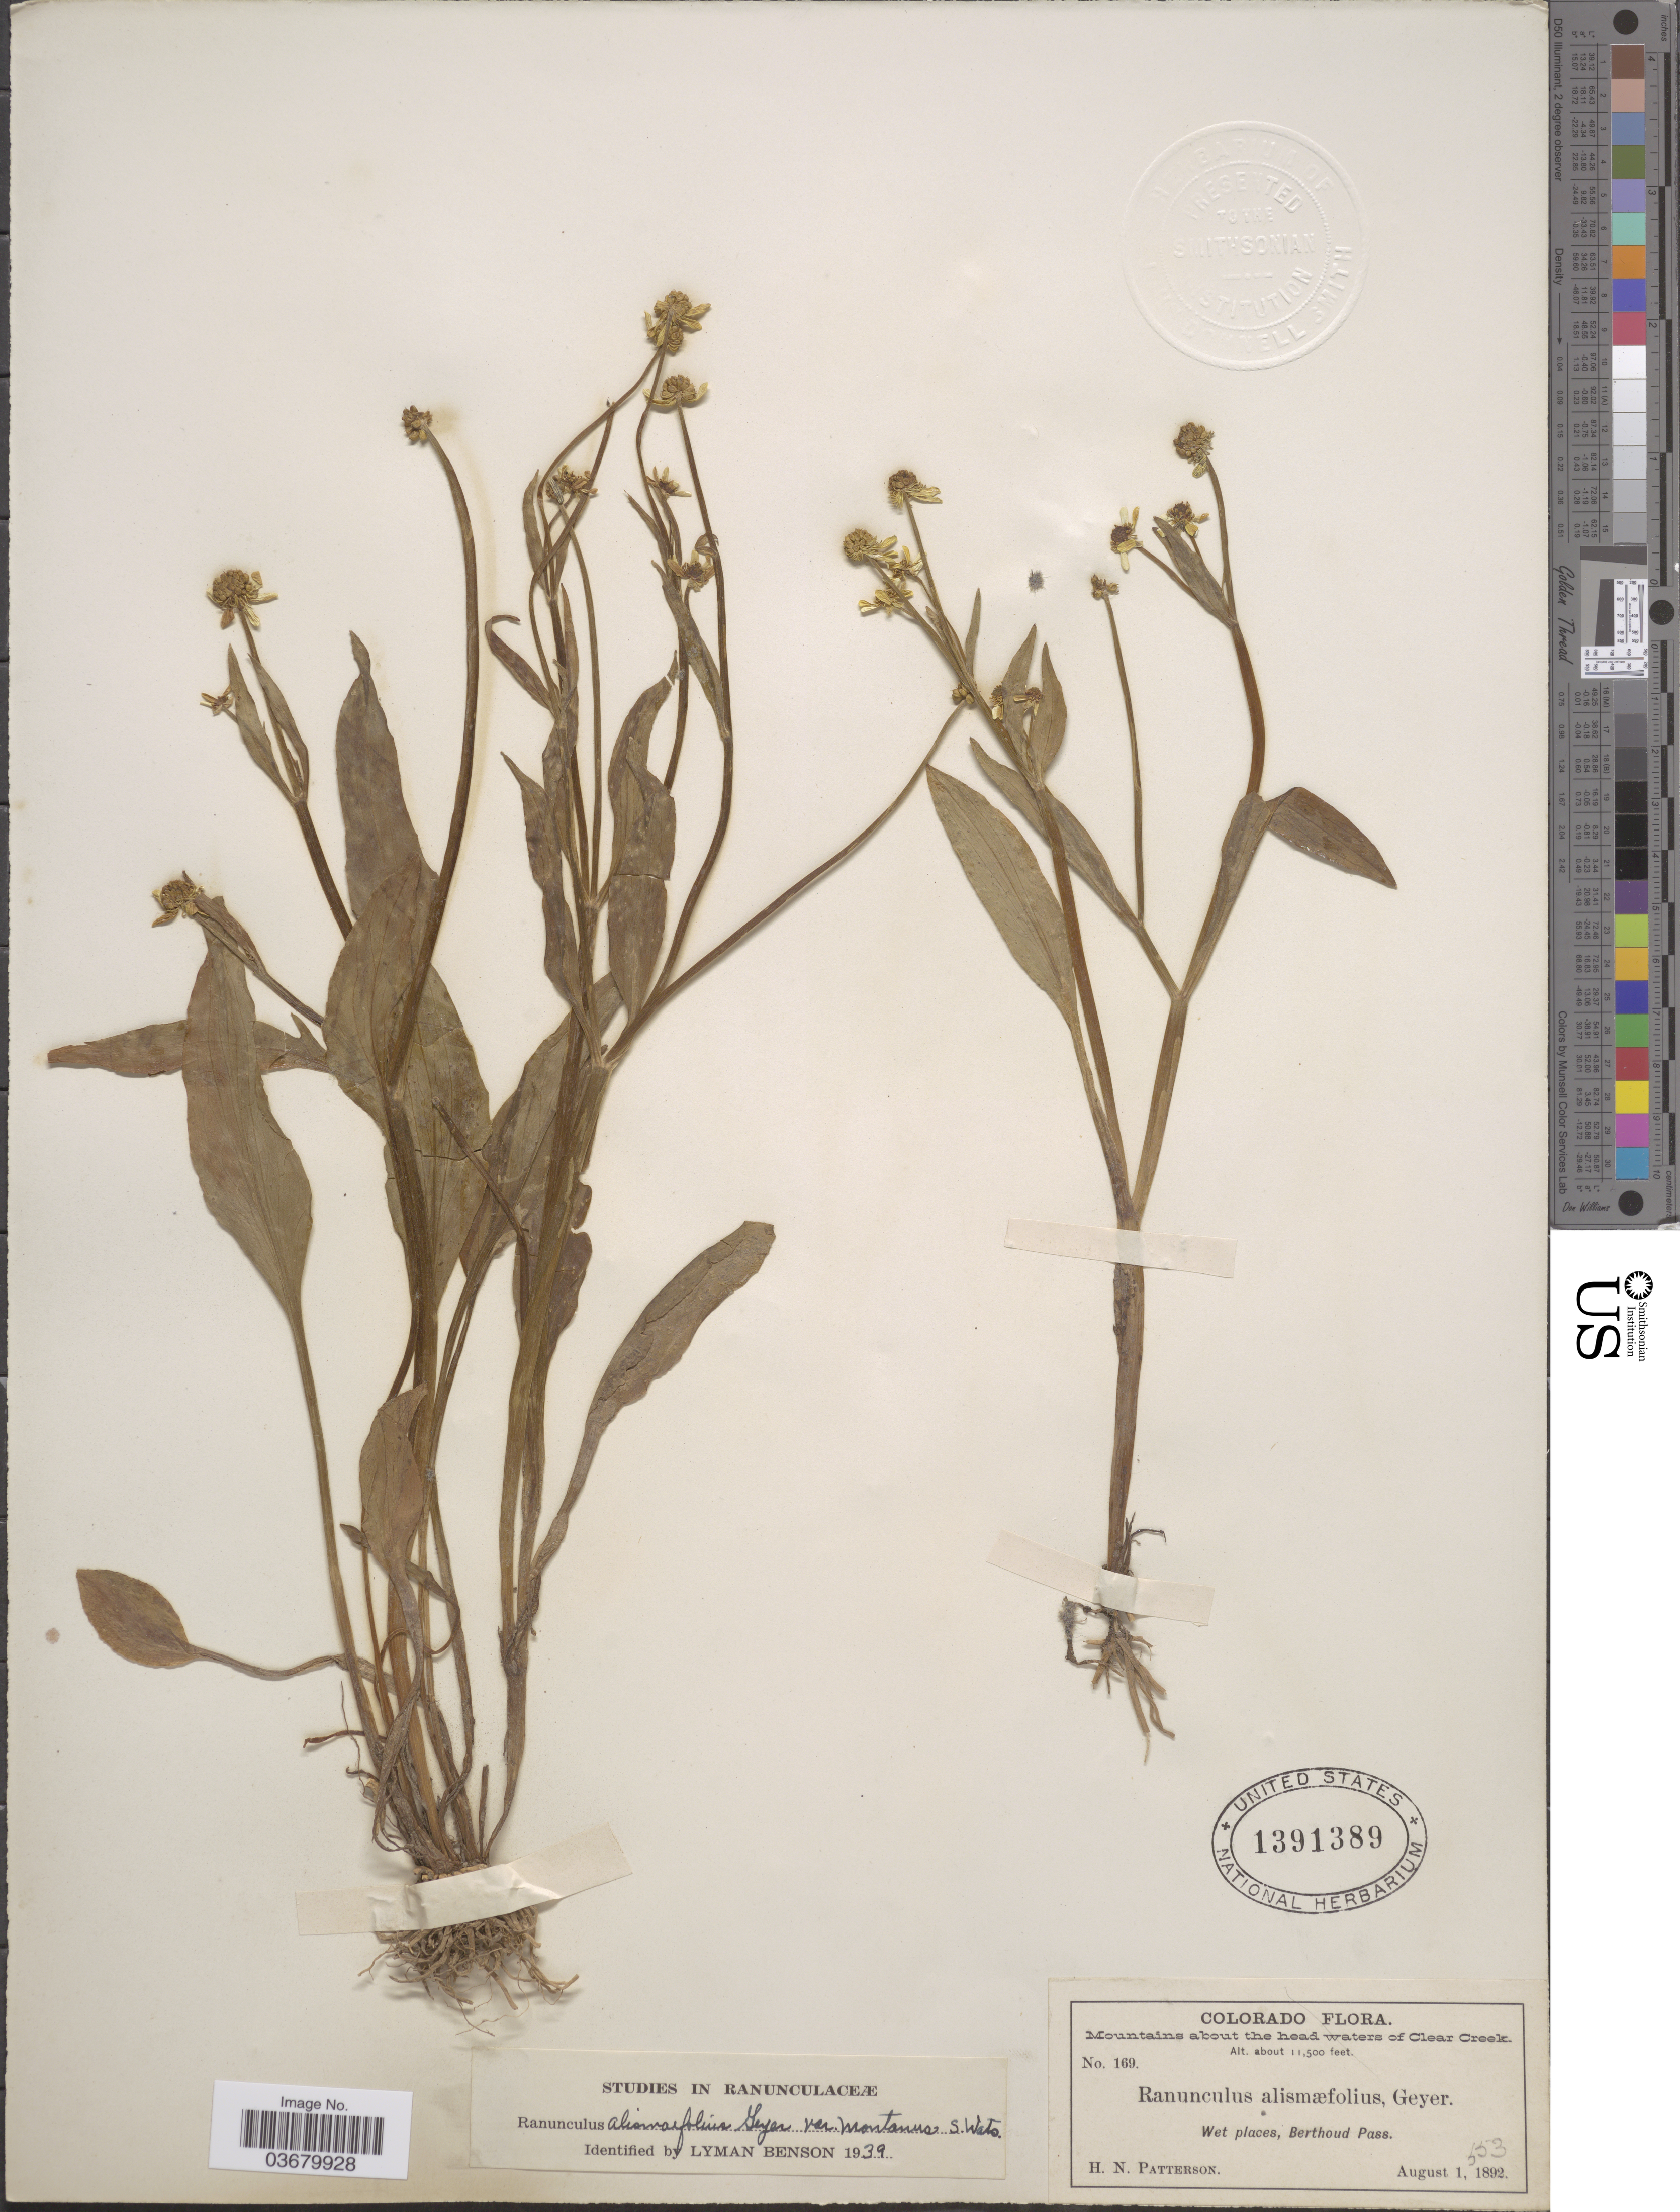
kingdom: Plantae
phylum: Tracheophyta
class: Magnoliopsida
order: Ranunculales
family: Ranunculaceae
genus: Ranunculus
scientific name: Ranunculus alismifolius var. montanus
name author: S. Watson in C. King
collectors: H. N. Patterson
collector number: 169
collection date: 1892-08-01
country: United States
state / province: Colorado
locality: Mountains about the head waters of Clear Creek. Berthoud Pass.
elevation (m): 3505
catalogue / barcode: US 1391389